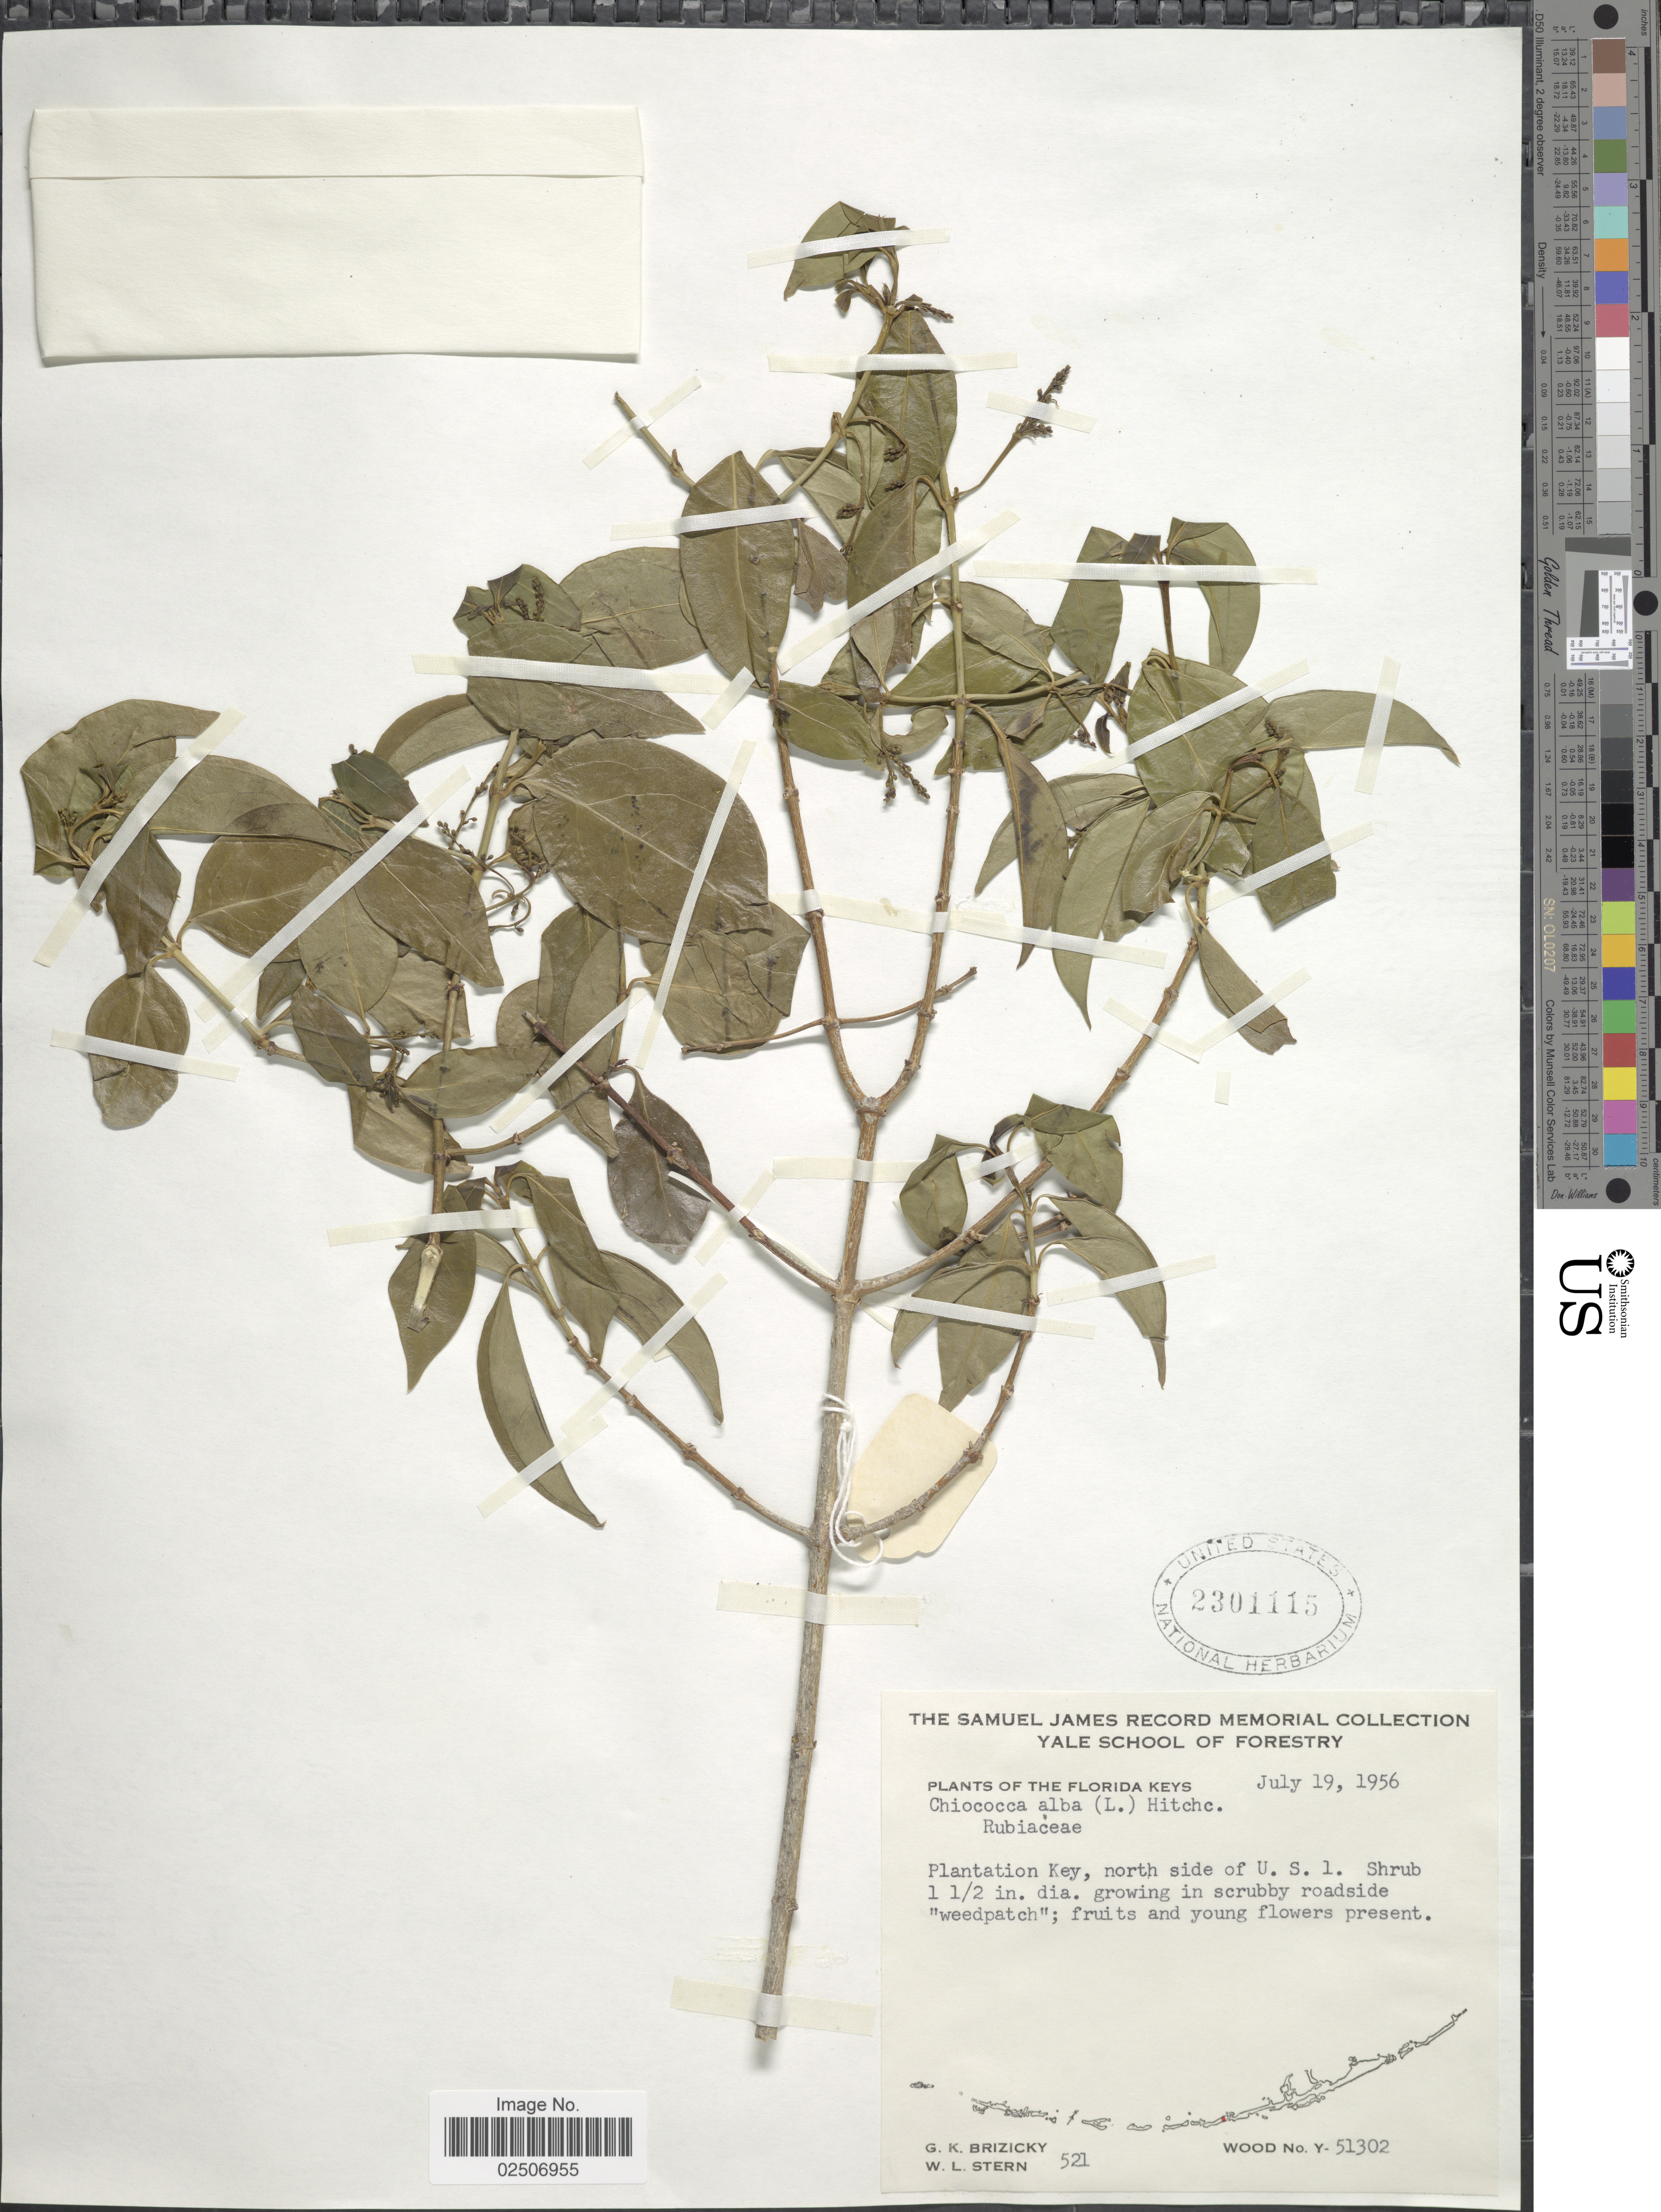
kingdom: Plantae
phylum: Tracheophyta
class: Magnoliopsida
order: Gentianales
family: Rubiaceae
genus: Chiococca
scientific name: Chiococca alba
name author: (L.) Hitchc.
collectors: G. K. Brizicky & W. L. Stern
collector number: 521/Y-51302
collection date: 1956-07-19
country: United States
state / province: Florida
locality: Florida Keys, Plantation Key, north side of U.S.1., in scrubby roadside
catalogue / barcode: US 2301115